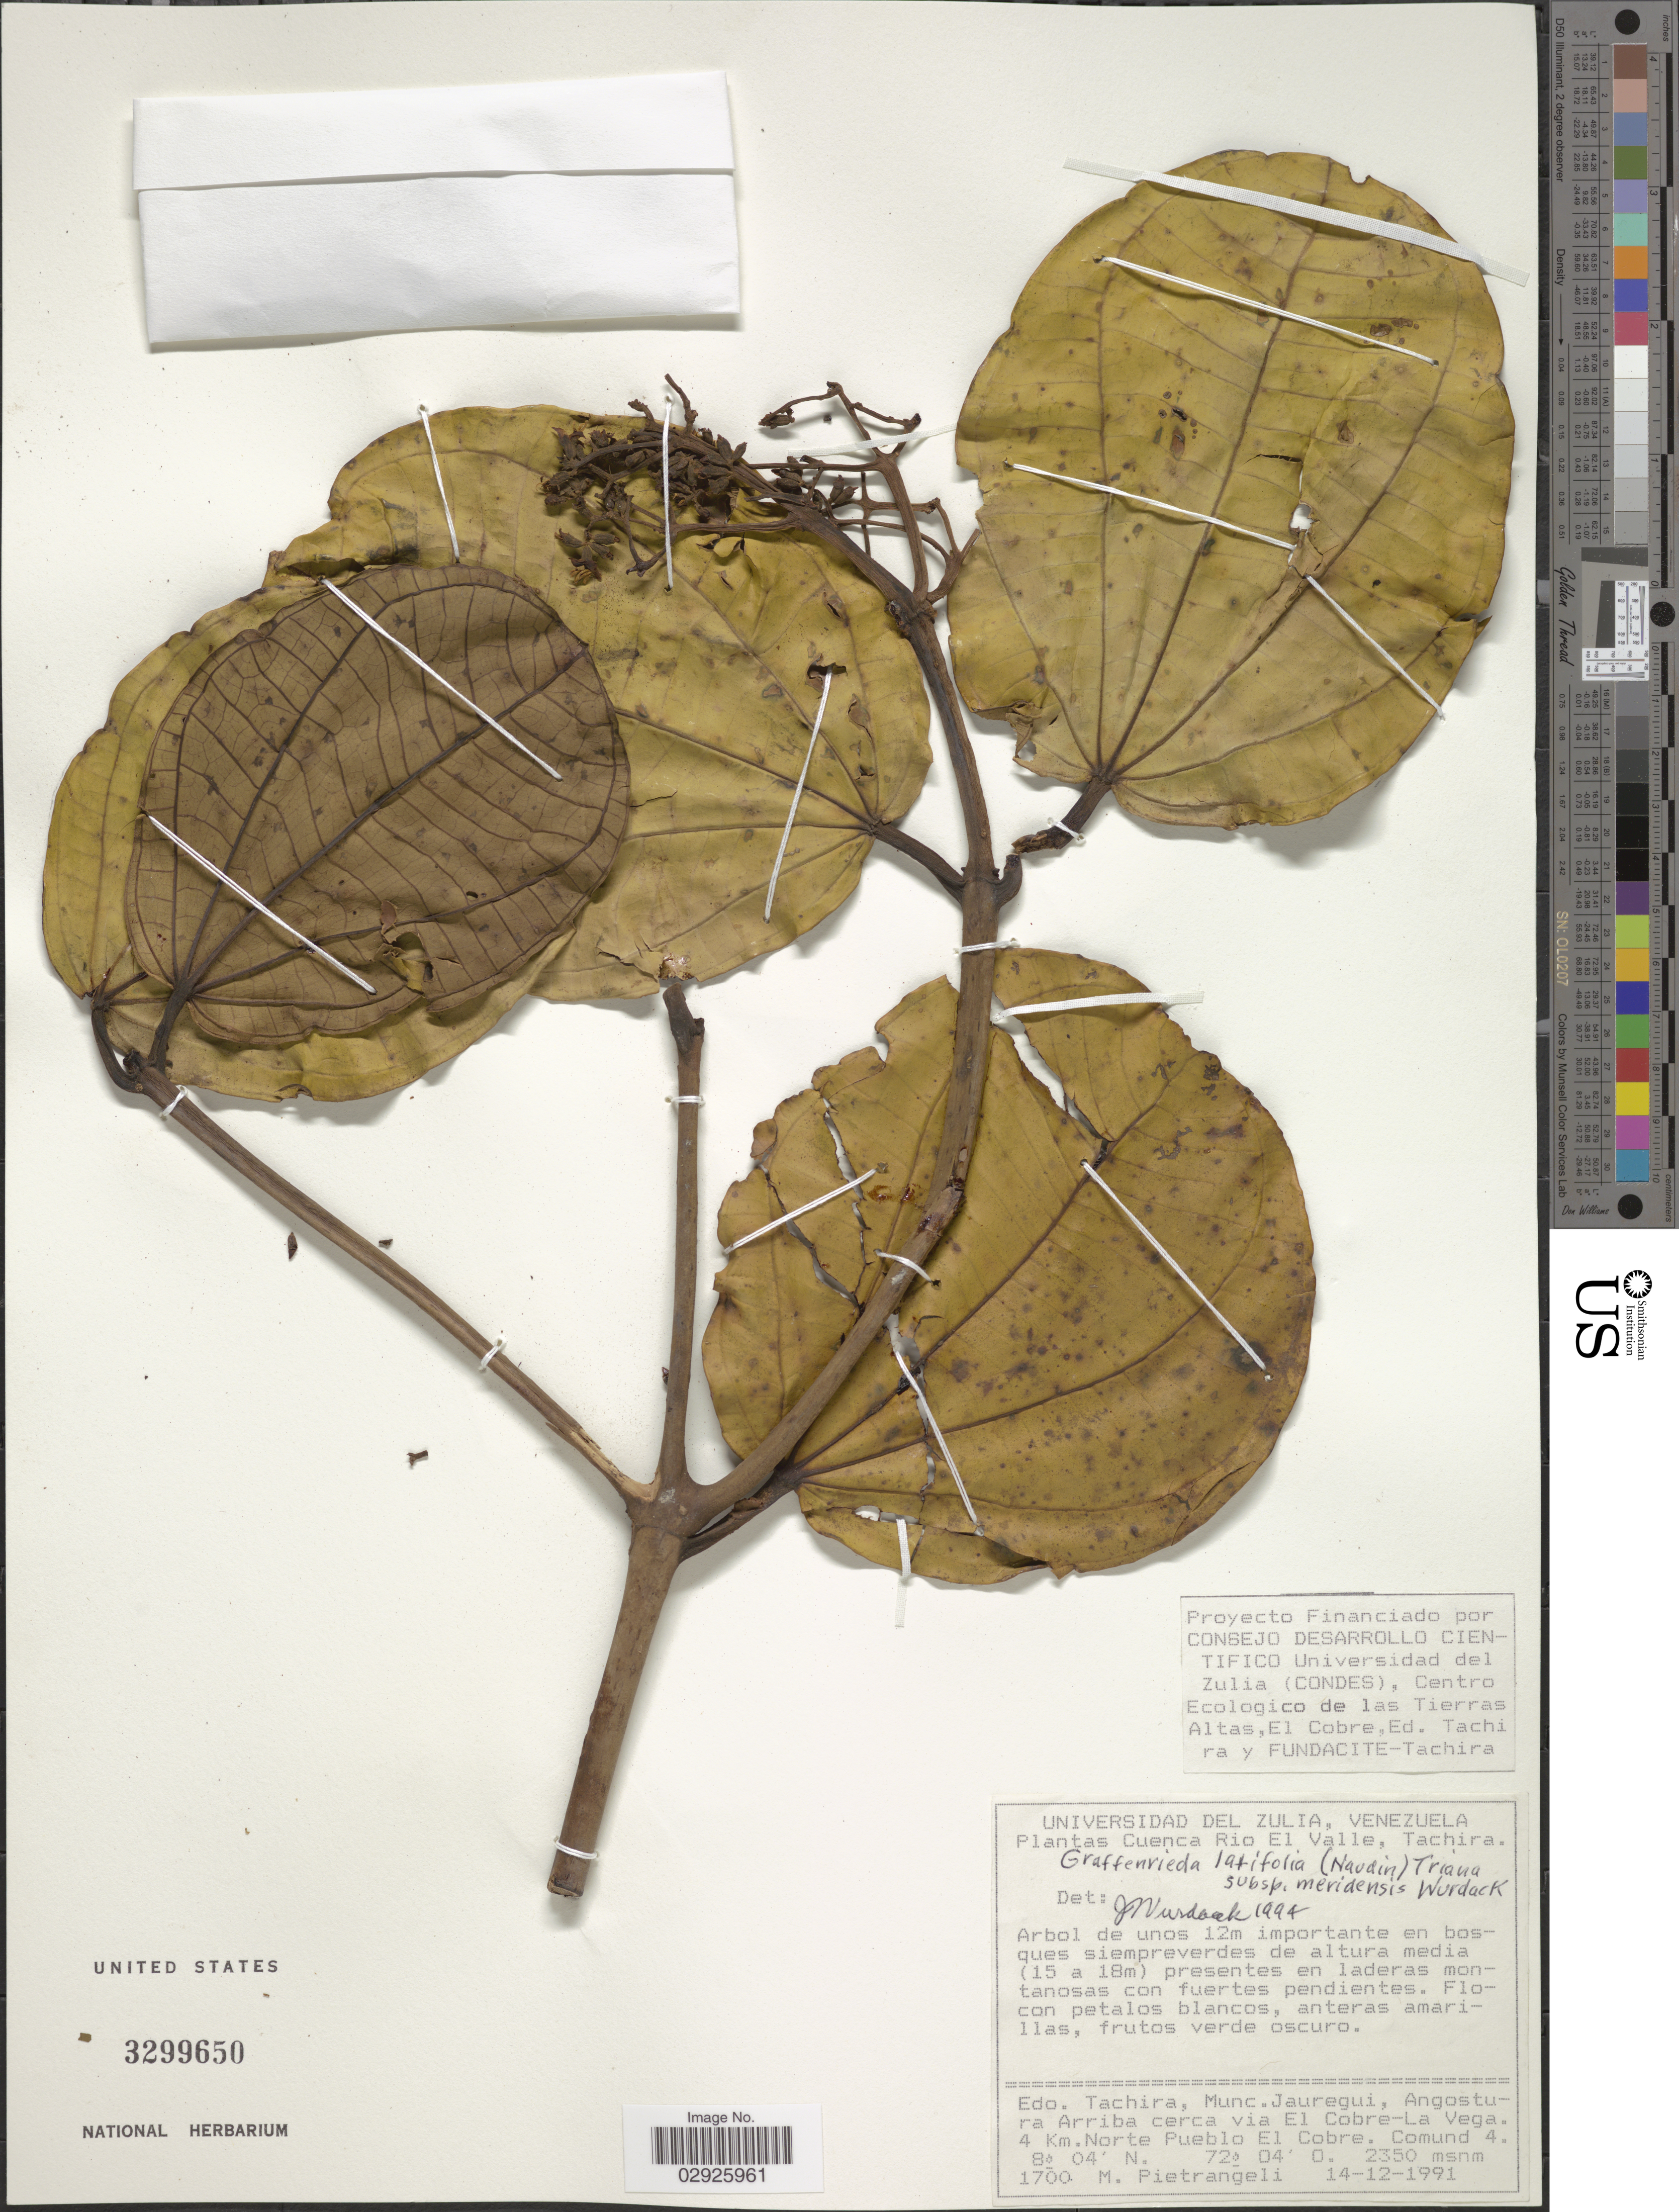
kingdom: Plantae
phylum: Tracheophyta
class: Magnoliopsida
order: Myrtales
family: Melastomataceae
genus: Graffenrieda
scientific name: Graffenrieda latifolia subsp. meridensis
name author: Wurdack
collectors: M. Pietrangeli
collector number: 1700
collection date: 1991-12-14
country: Venezuela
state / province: Tachira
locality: Cuenca Rio El Valle. Munc. Jauregui, Angostura Arriba cerca via El Cobre-La Vega. 4 Km. Norte Pueblo El Cobre. Comund 4.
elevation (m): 2350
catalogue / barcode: US 3299650